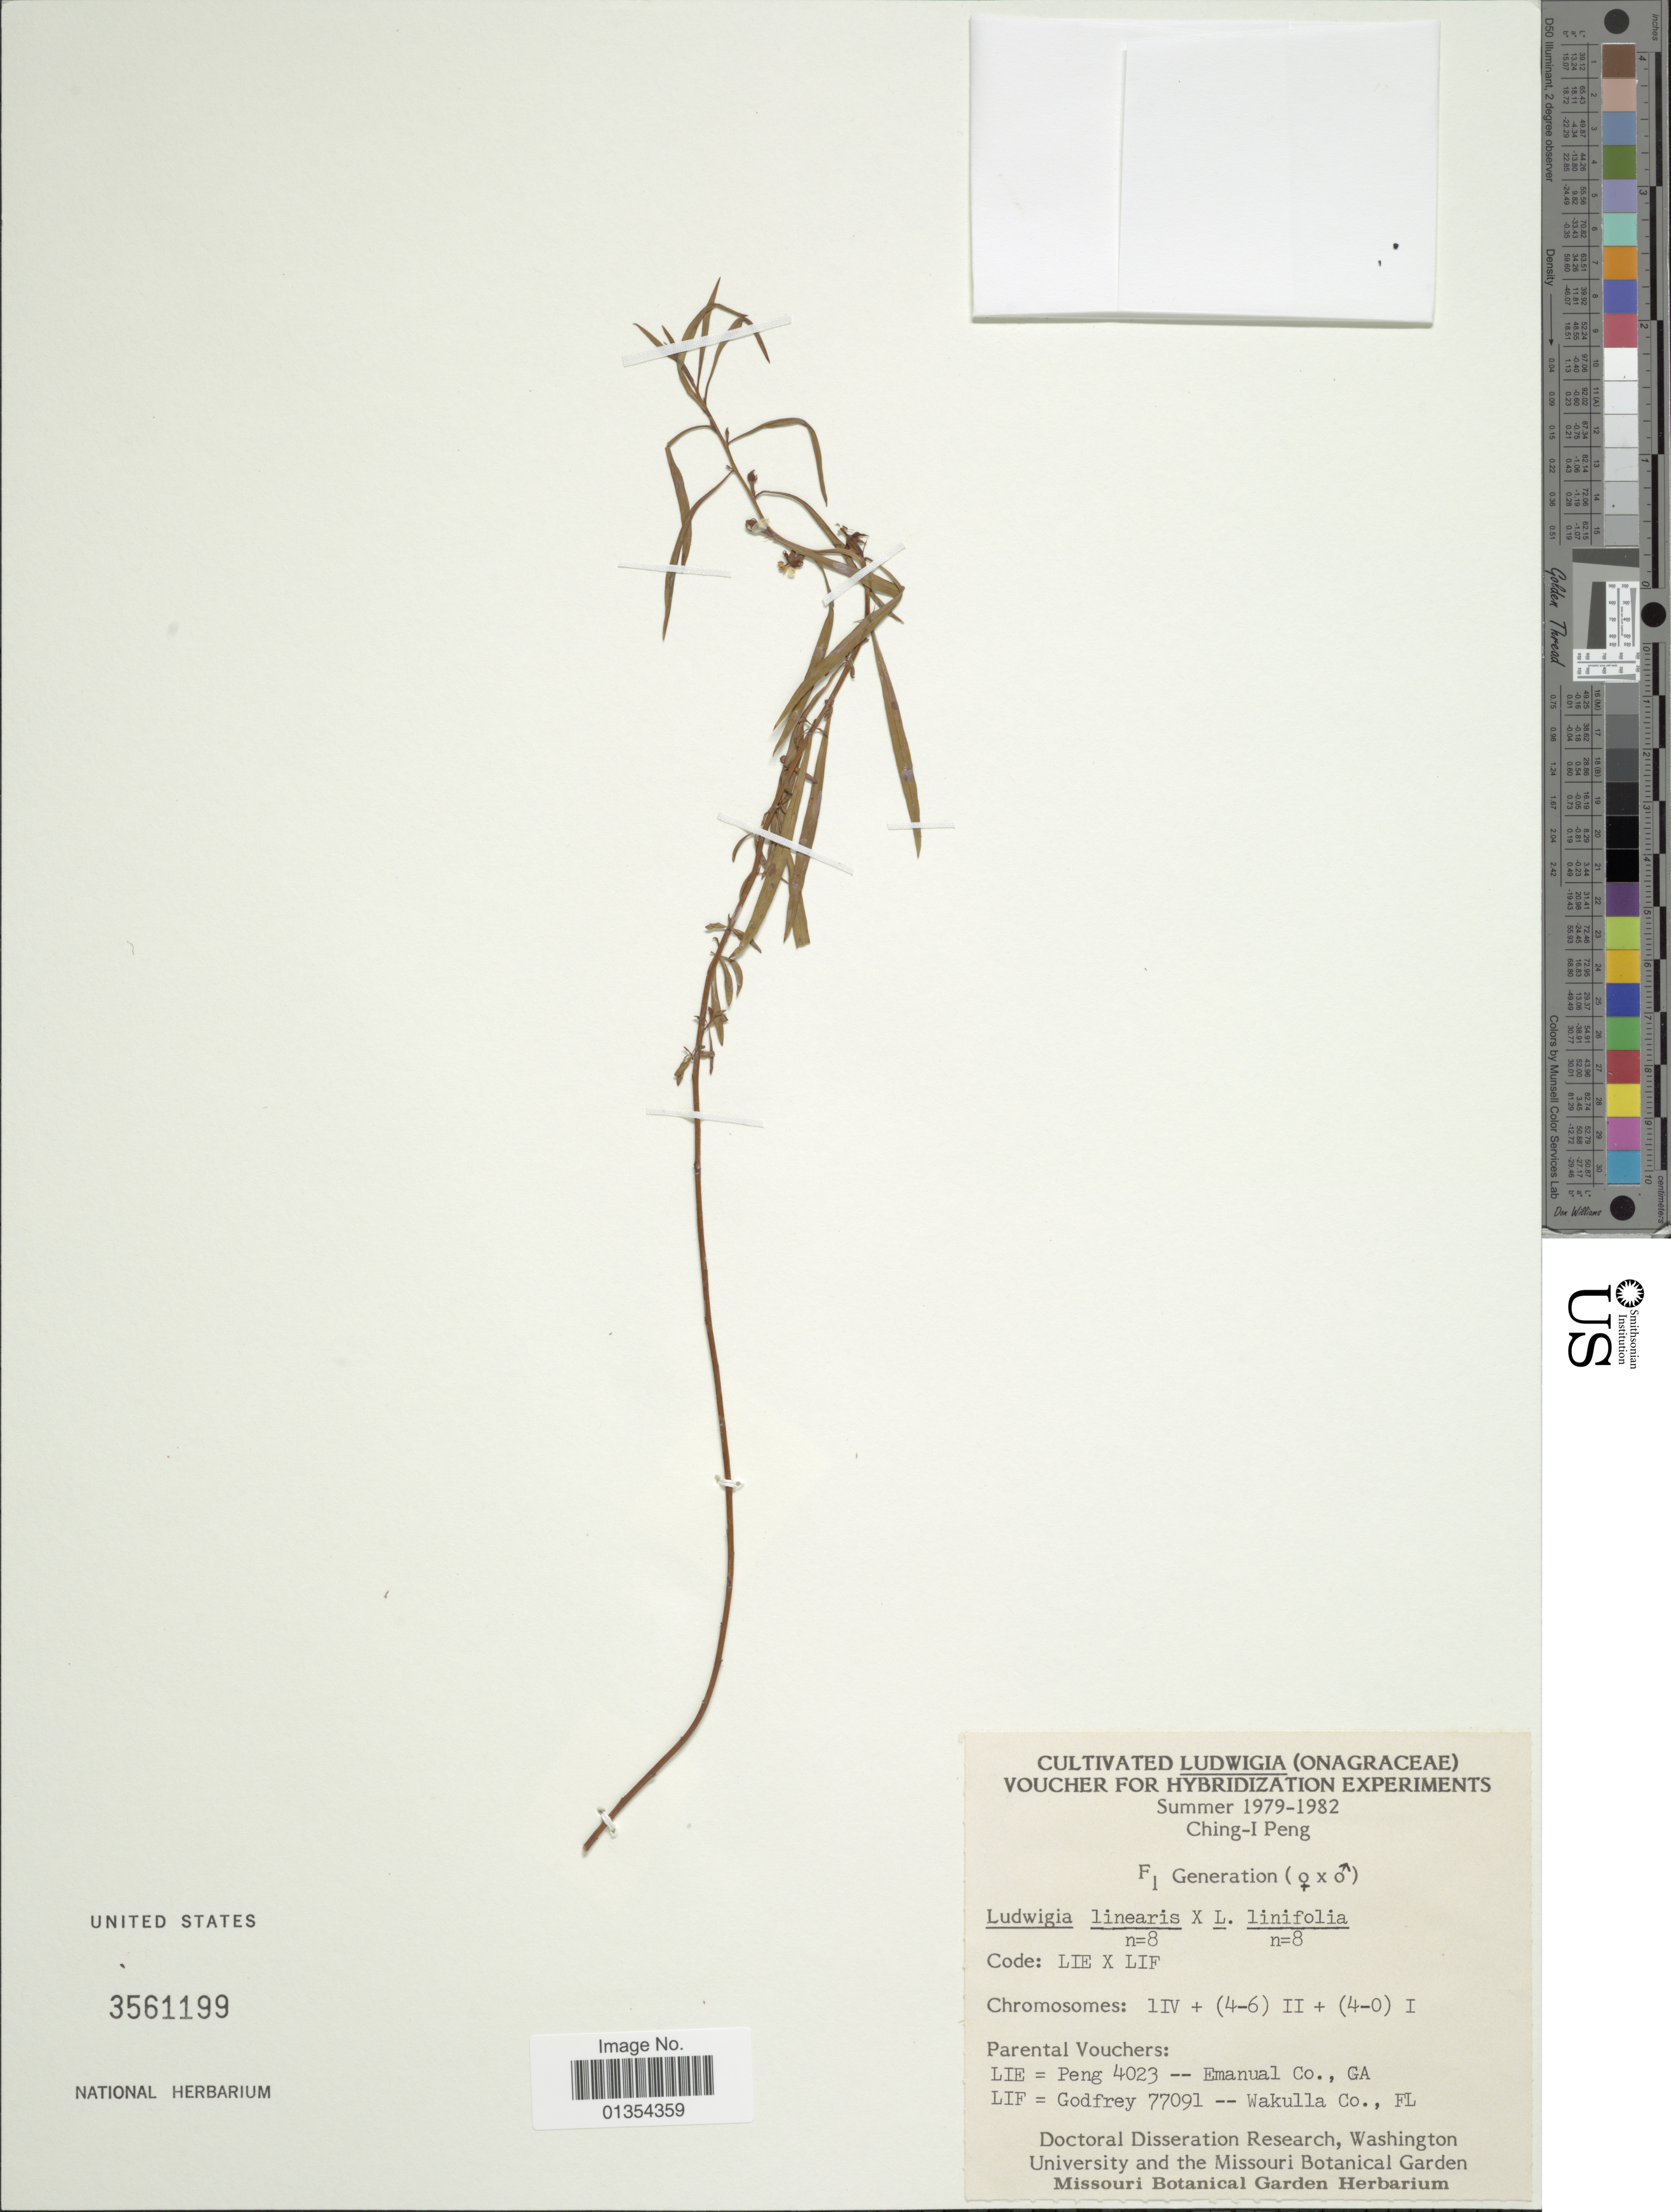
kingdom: Plantae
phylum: Tracheophyta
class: Magnoliopsida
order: Myrtales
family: Onagraceae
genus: Ludwigia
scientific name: Ludwigia linearis x L. linifolia Poir.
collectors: C.-I Peng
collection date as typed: summer 1979-1982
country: United States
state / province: Missouri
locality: Missouri Botanical Garden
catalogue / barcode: US 3561199